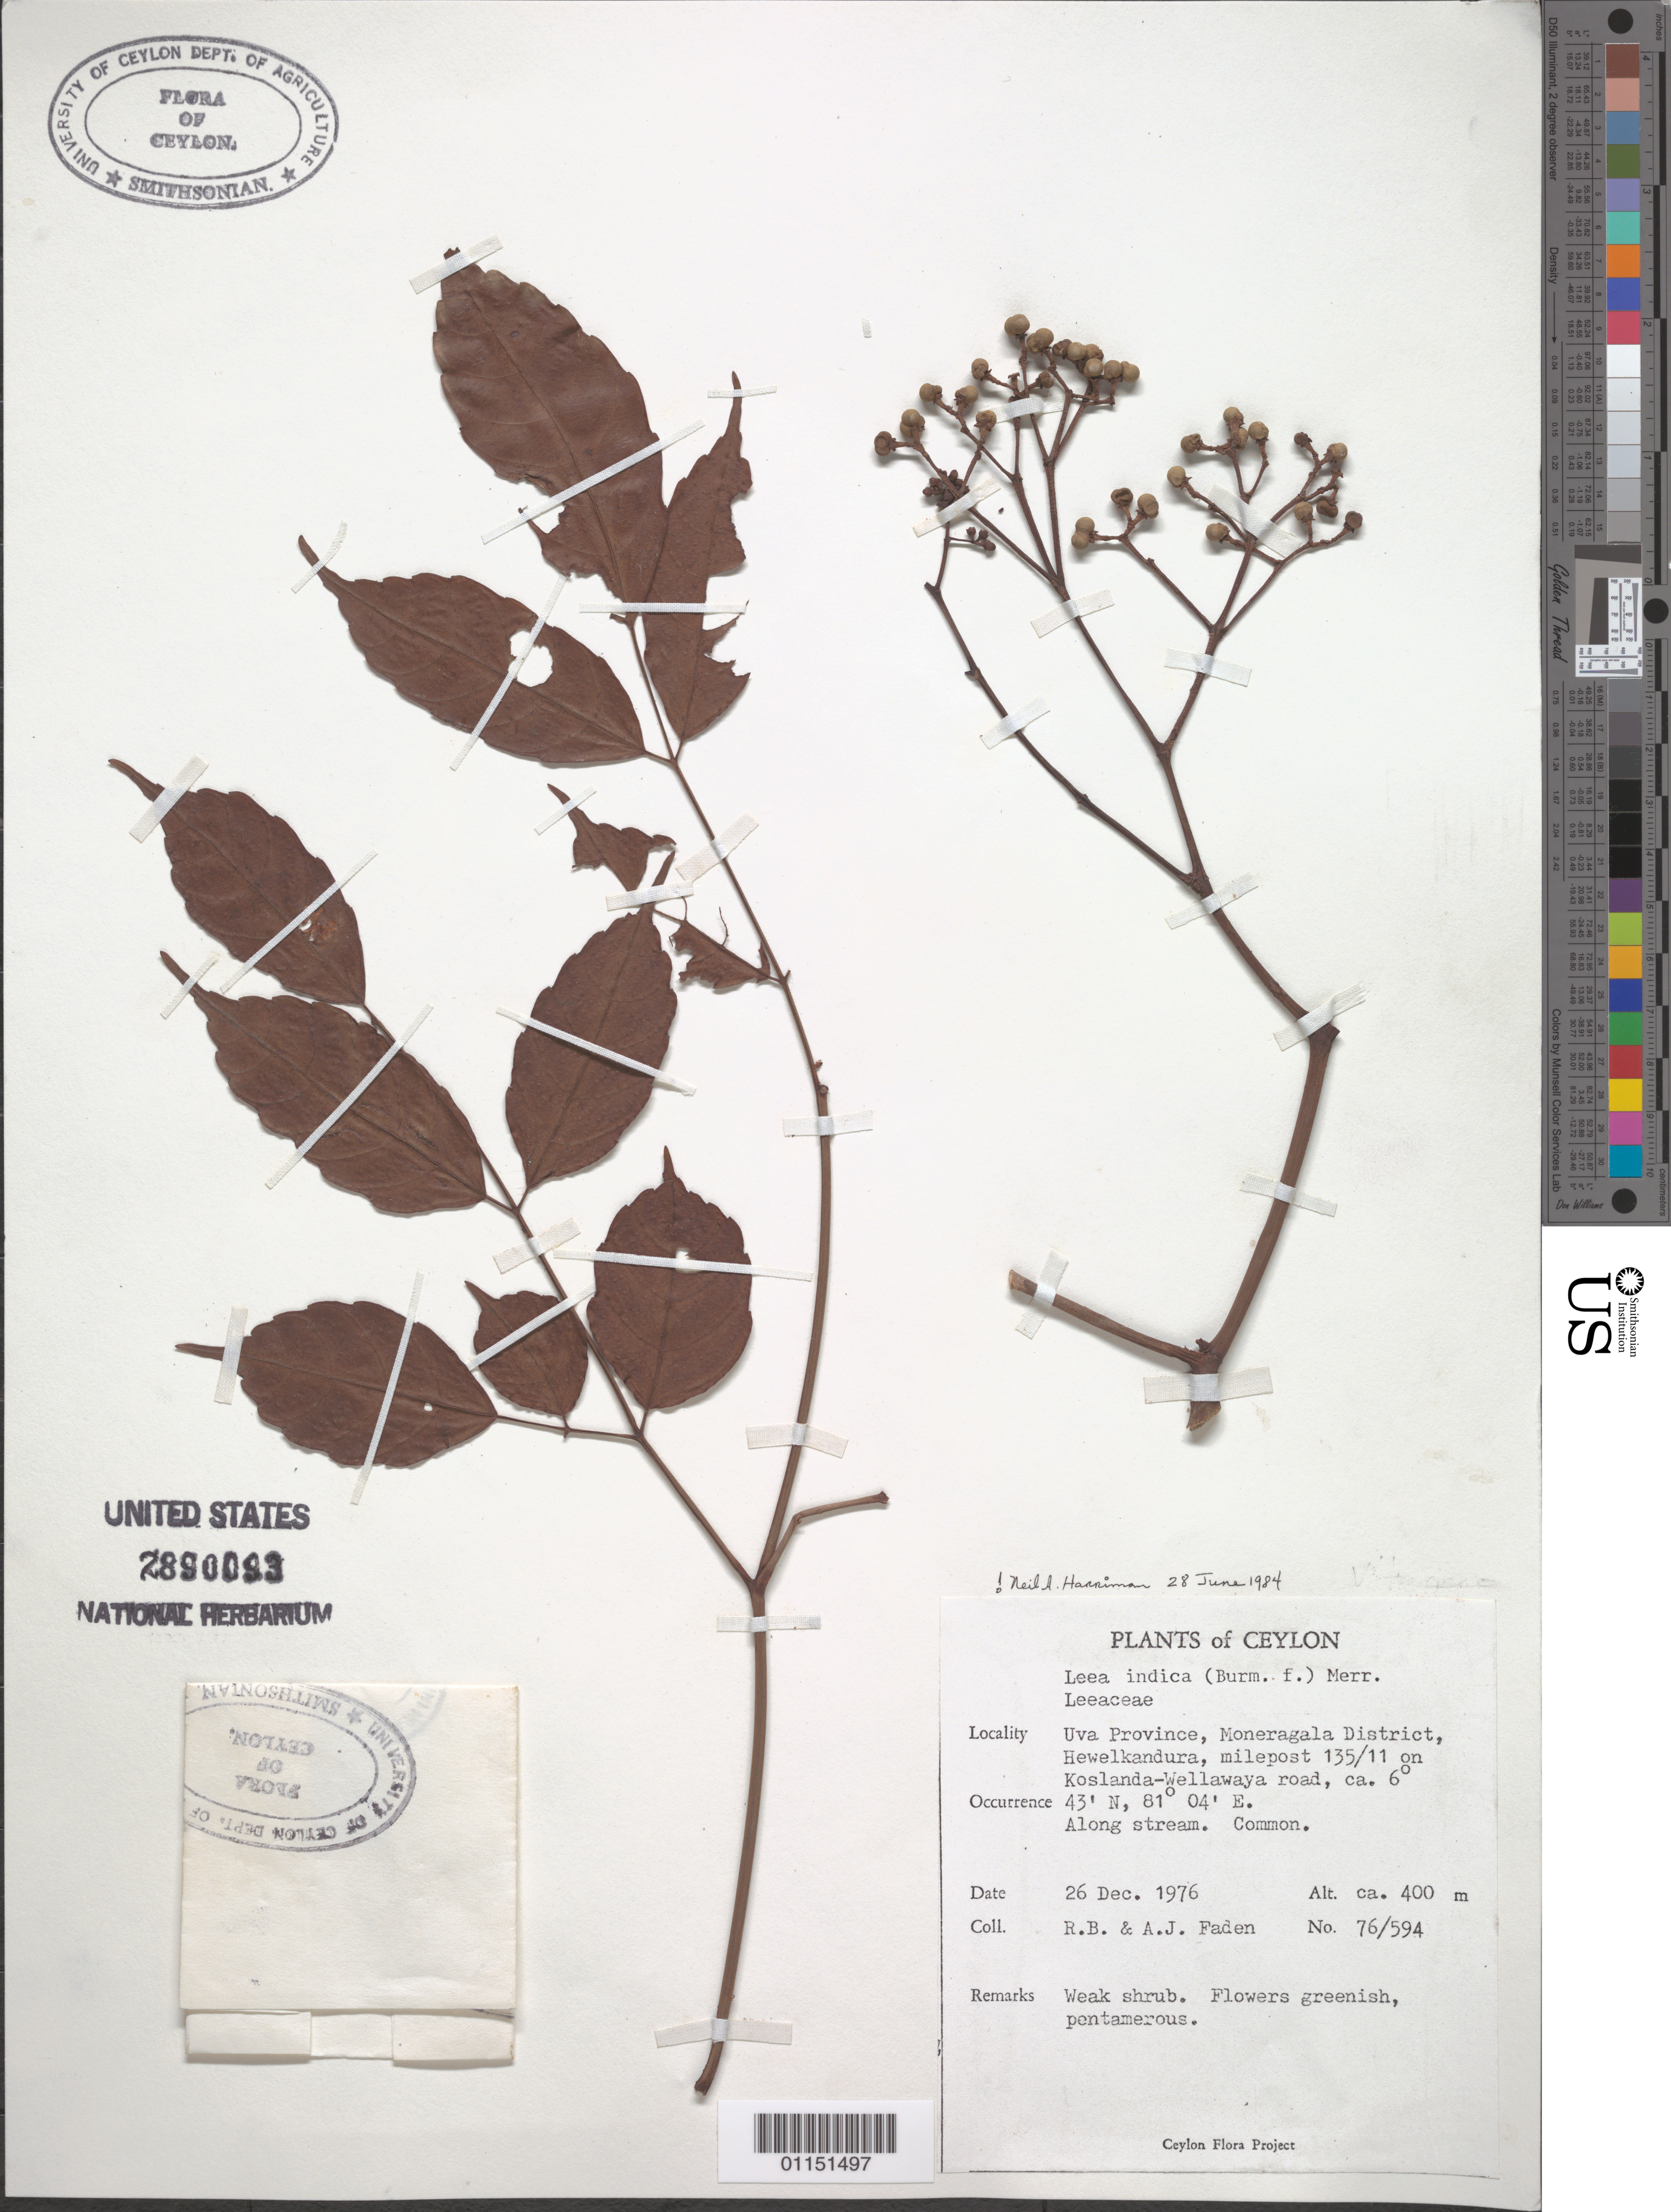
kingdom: Plantae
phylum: Tracheophyta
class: Magnoliopsida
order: Vitales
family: Vitaceae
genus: Leea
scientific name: Leea indica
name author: (Burm. f.) Merr.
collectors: R. B. Faden & A. J. Faden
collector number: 76/594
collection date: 1976-12-26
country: Sri Lanka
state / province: Uva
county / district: Monaragala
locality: Hewelkandura, mi post 135/11 on Koslanda-Wellawaya Rd.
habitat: Weak shrub. Along stream. Common.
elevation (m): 400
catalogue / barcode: US 2890093